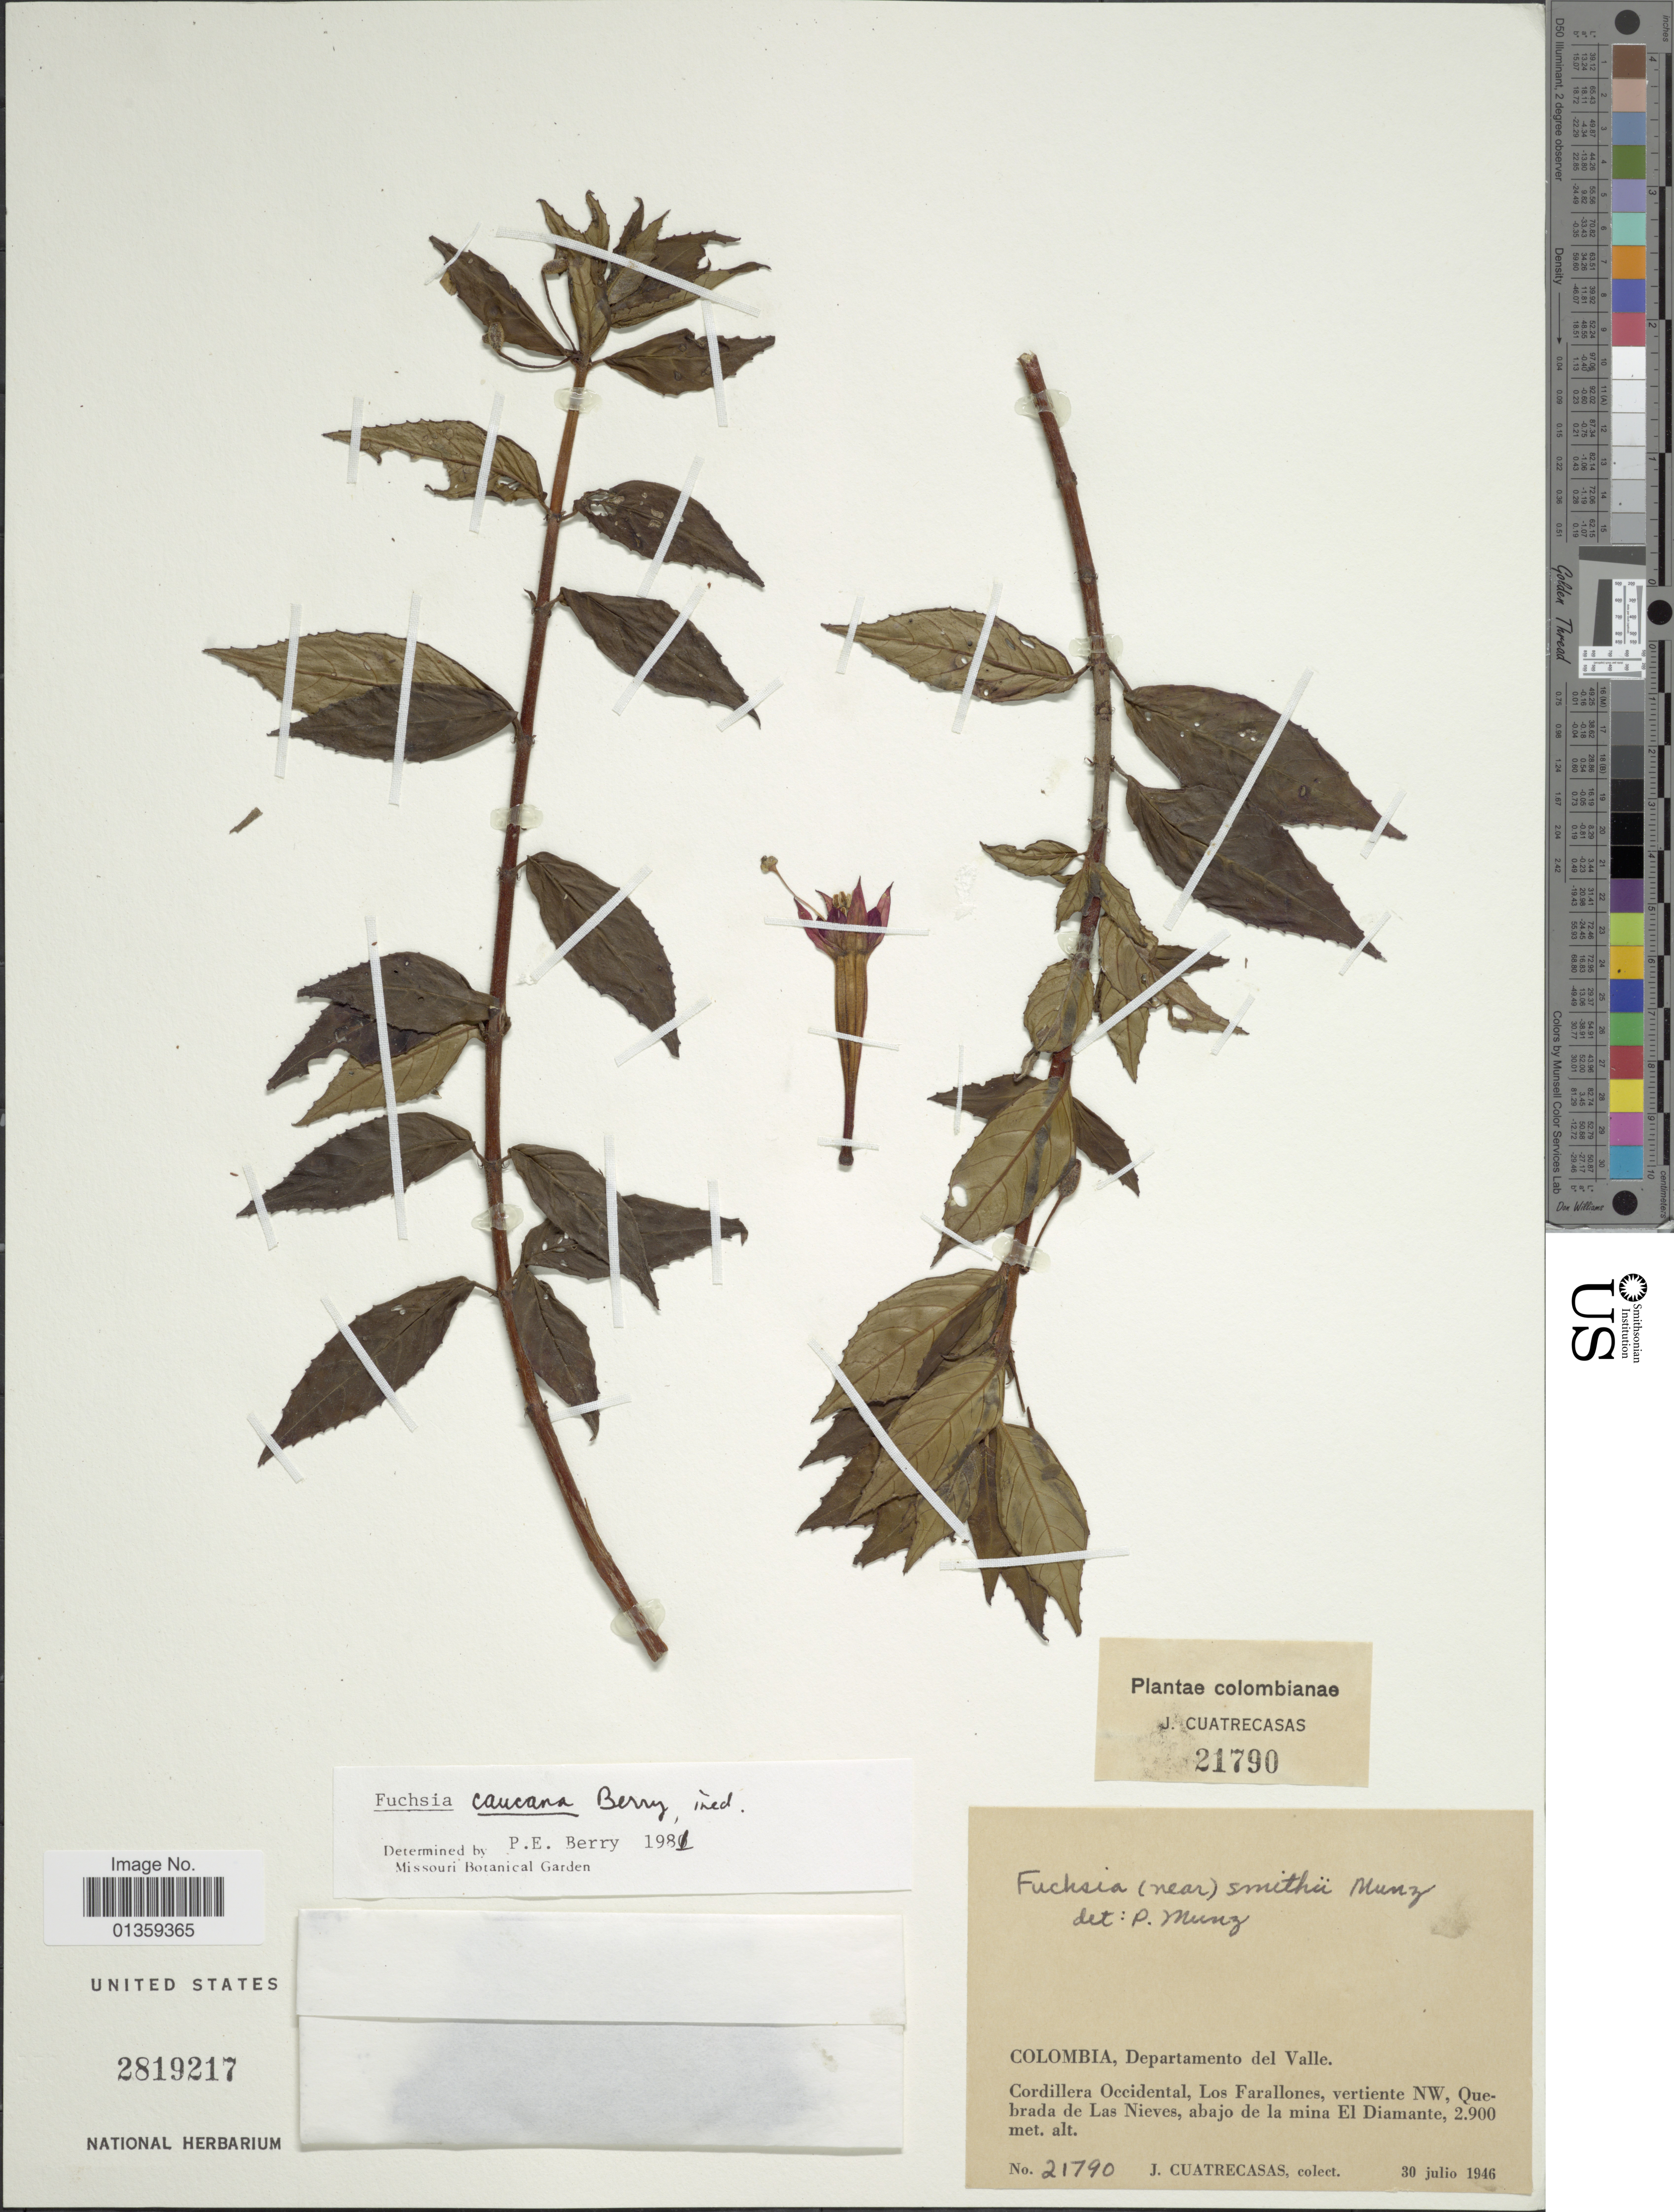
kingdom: Plantae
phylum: Tracheophyta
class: Magnoliopsida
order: Myrtales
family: Onagraceae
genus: Fuchsia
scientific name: Fuchsia caucana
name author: P.E. Berry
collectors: J. Cuatrecasas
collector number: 21790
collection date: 1946-07-30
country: Colombia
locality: Departamento del Valle. Cordillera Occidental, Los Farallones, vertiente NW, Quebrada de Las Nieves, abajo de la mina El Diamante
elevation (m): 2900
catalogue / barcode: US 2819217